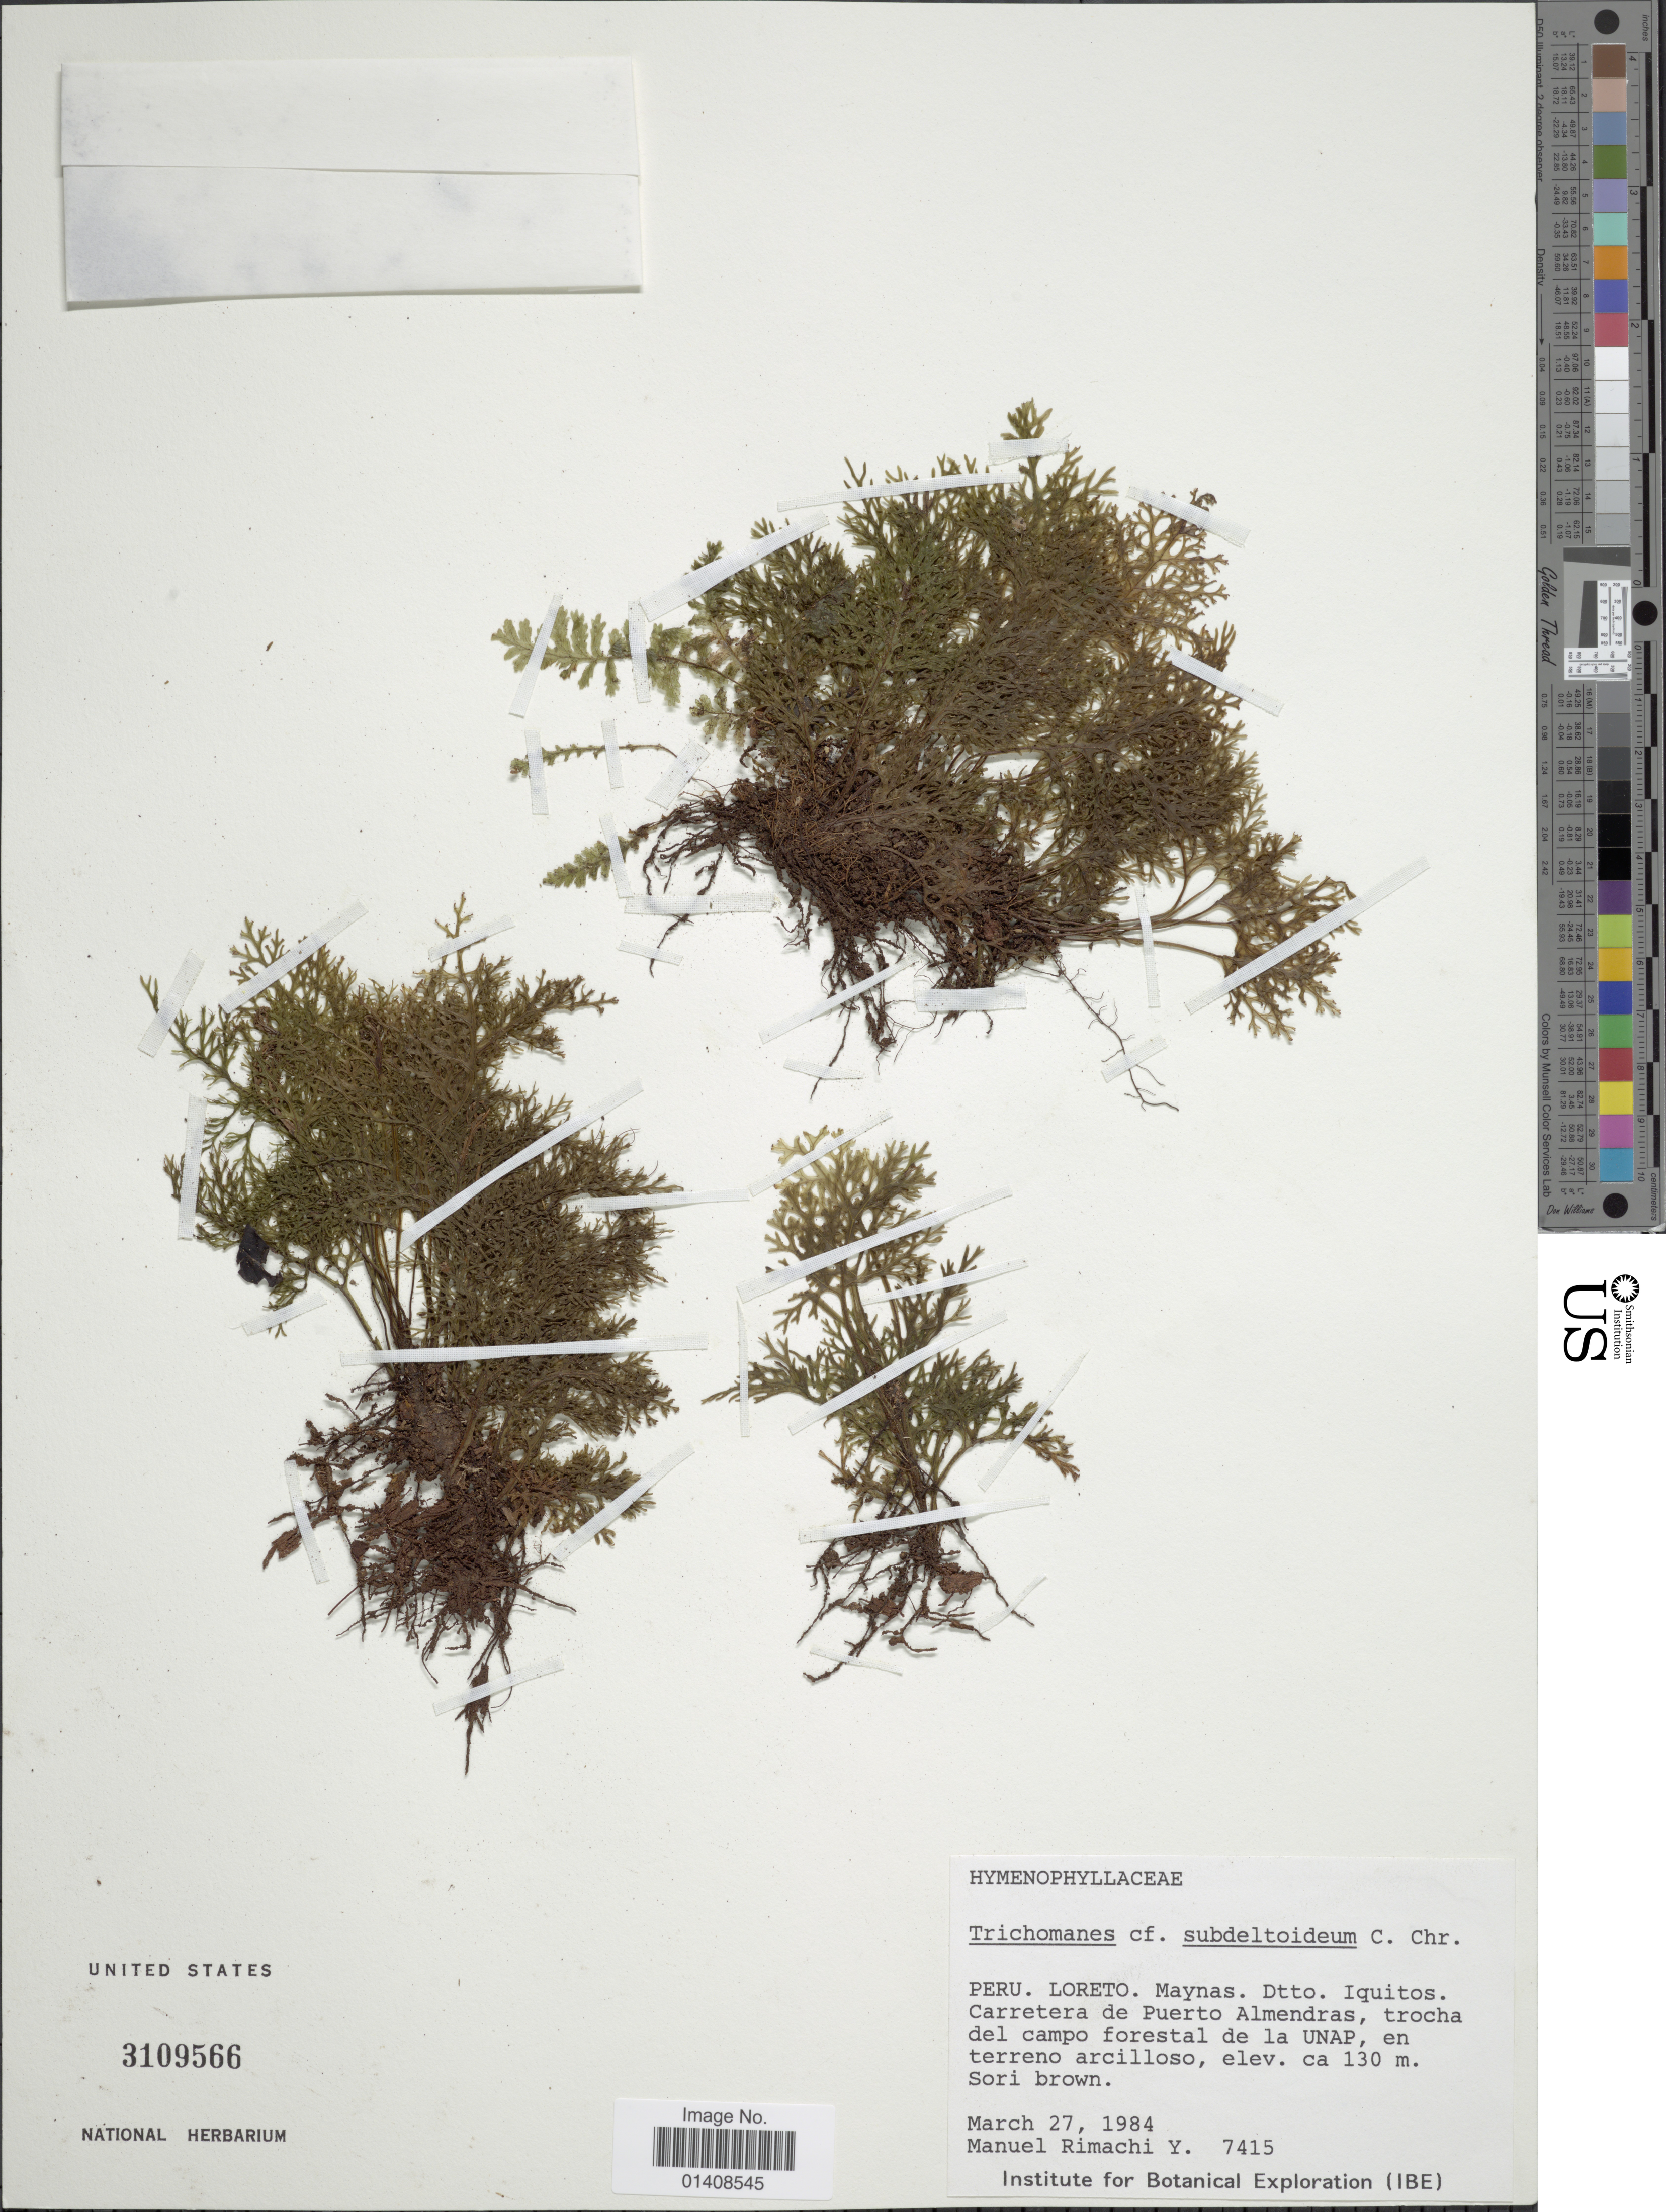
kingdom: Plantae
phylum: Tracheophyta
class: Polypodiopsida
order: Hymenophyllales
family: Hymenophyllaceae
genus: Trichomanes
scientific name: Trichomanes bicorne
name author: Hook.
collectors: M. Rimachi Y.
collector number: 7415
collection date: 1984-03-27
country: Peru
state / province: Loreto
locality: Maynas. dtto, Iquitos, Carretera de Puerto Almendras, trocha del campo forestal de la UNAP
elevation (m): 130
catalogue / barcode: US 3109566